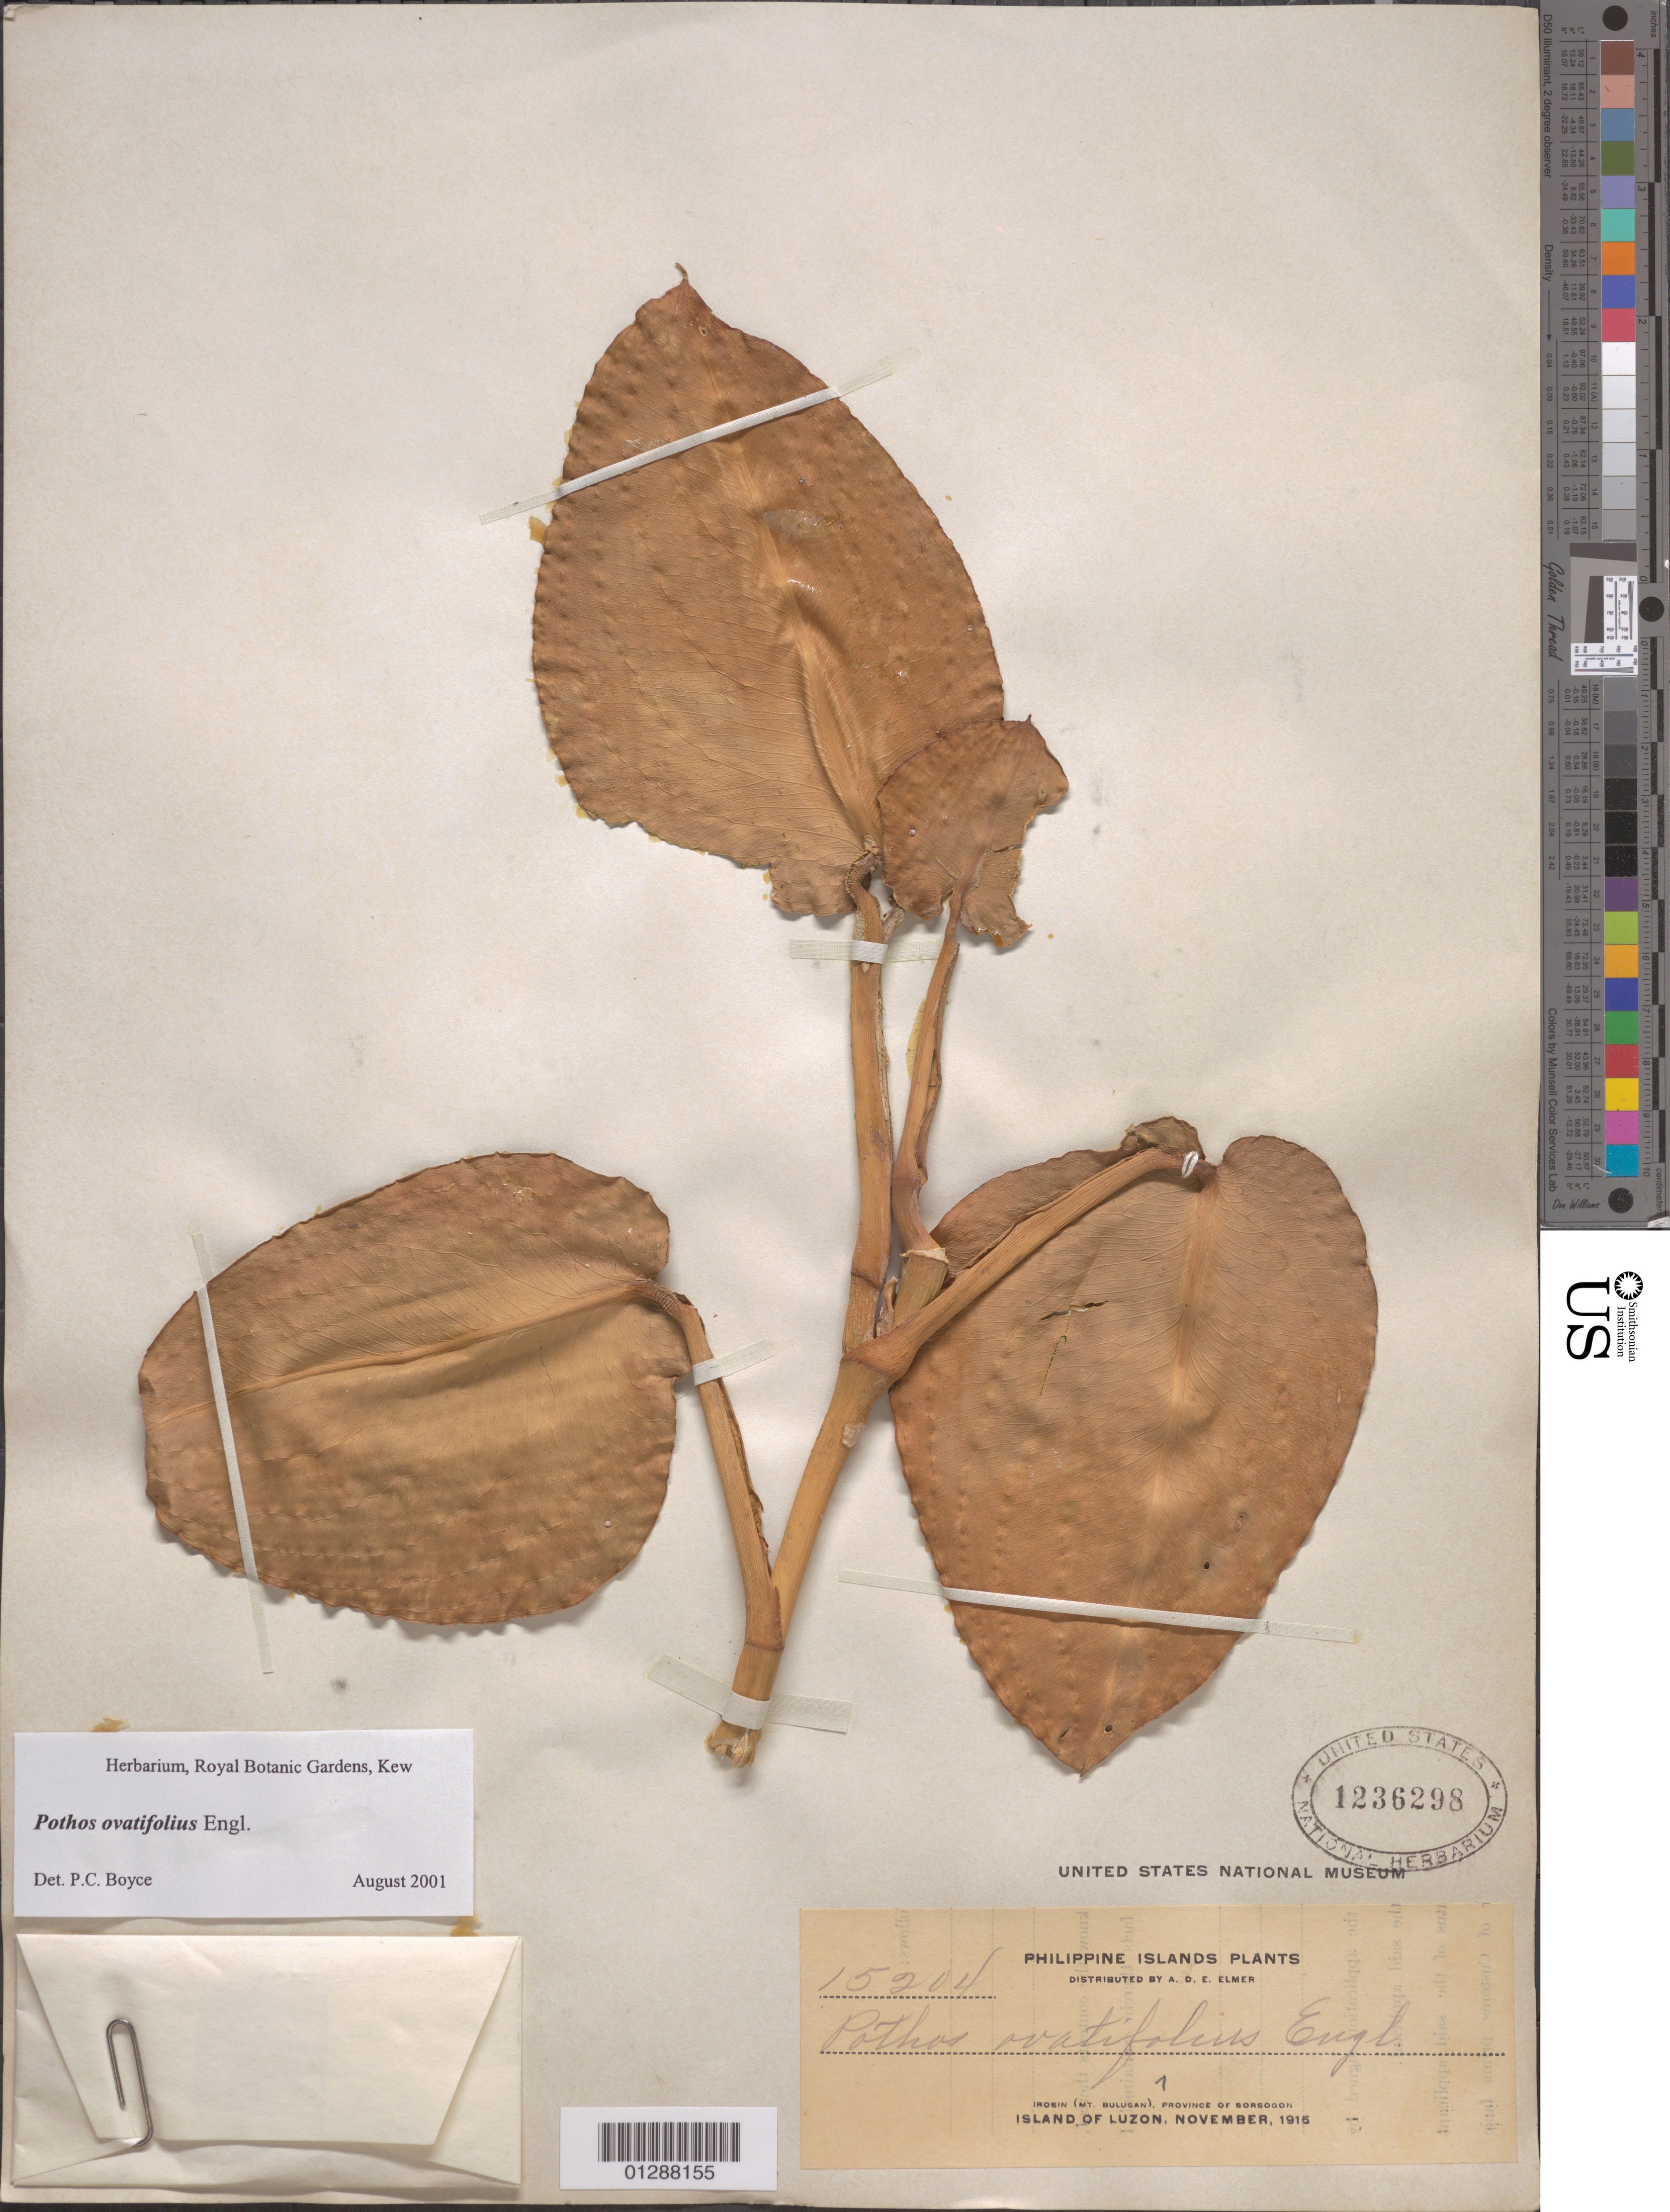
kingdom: Plantae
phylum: Tracheophyta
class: Liliopsida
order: Alismatales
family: Araceae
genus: Pothos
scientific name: Pothos ovatifolius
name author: Engl.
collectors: A. D. E. Elmer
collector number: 15204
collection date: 1915-11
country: Philippines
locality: Irosin (Mt. Bulusan), Province of Sorsogon. Island of Luzon.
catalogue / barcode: US 1236298